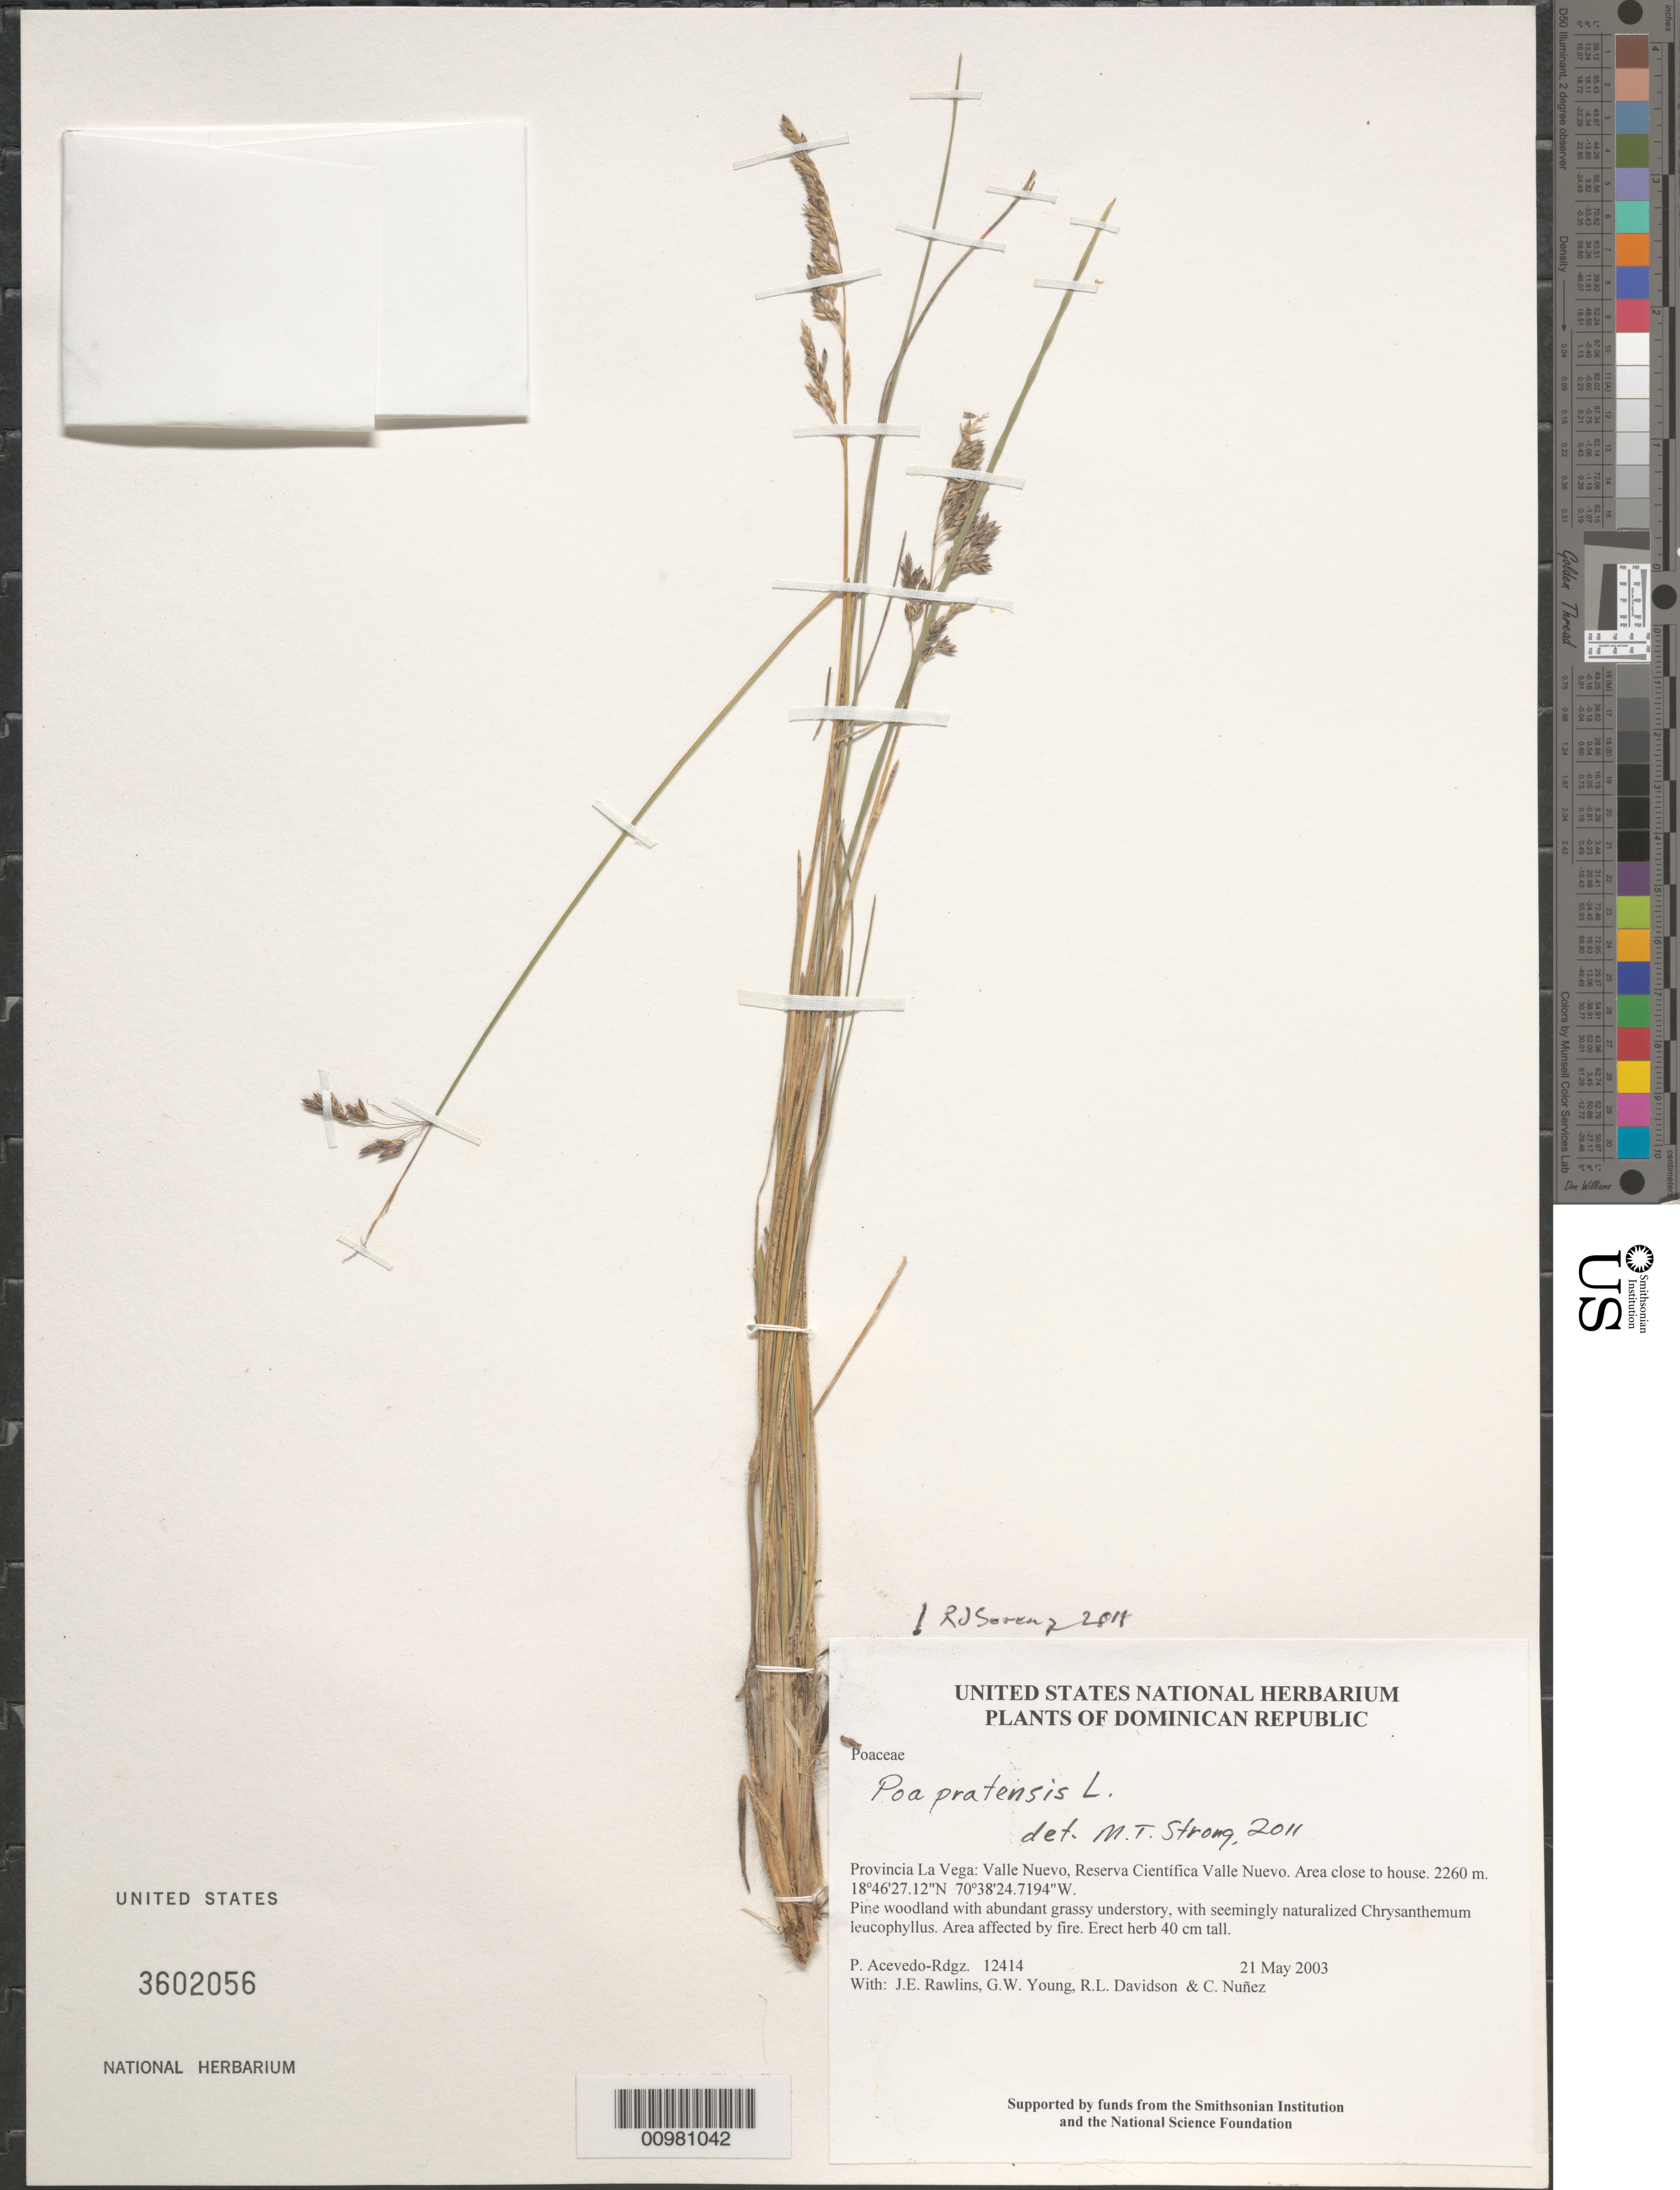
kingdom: Plantae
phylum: Tracheophyta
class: Liliopsida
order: Poales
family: Poaceae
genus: Poa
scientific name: Poa pratensis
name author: L.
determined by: Strong, M. T., (US), Smithsonian Institution - National Museum of Natural History (UNITED STATES)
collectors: P. Acevedo-Rodr., J. Rawlins, G. Young, R. Davidson & C. Nunez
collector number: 12414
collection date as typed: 21 May 2003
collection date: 2003-05-21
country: Dominican Republic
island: Hispaniola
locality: Provincia La Vega: Valle Nuevo, Reserva Científica Valle Nuevo. Area close to house.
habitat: Pine woodland with abundant grassy understory, with seemingly naturalized Chrysanthemum leucophyllus. Area affected by fire.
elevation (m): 2260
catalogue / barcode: US 3602056